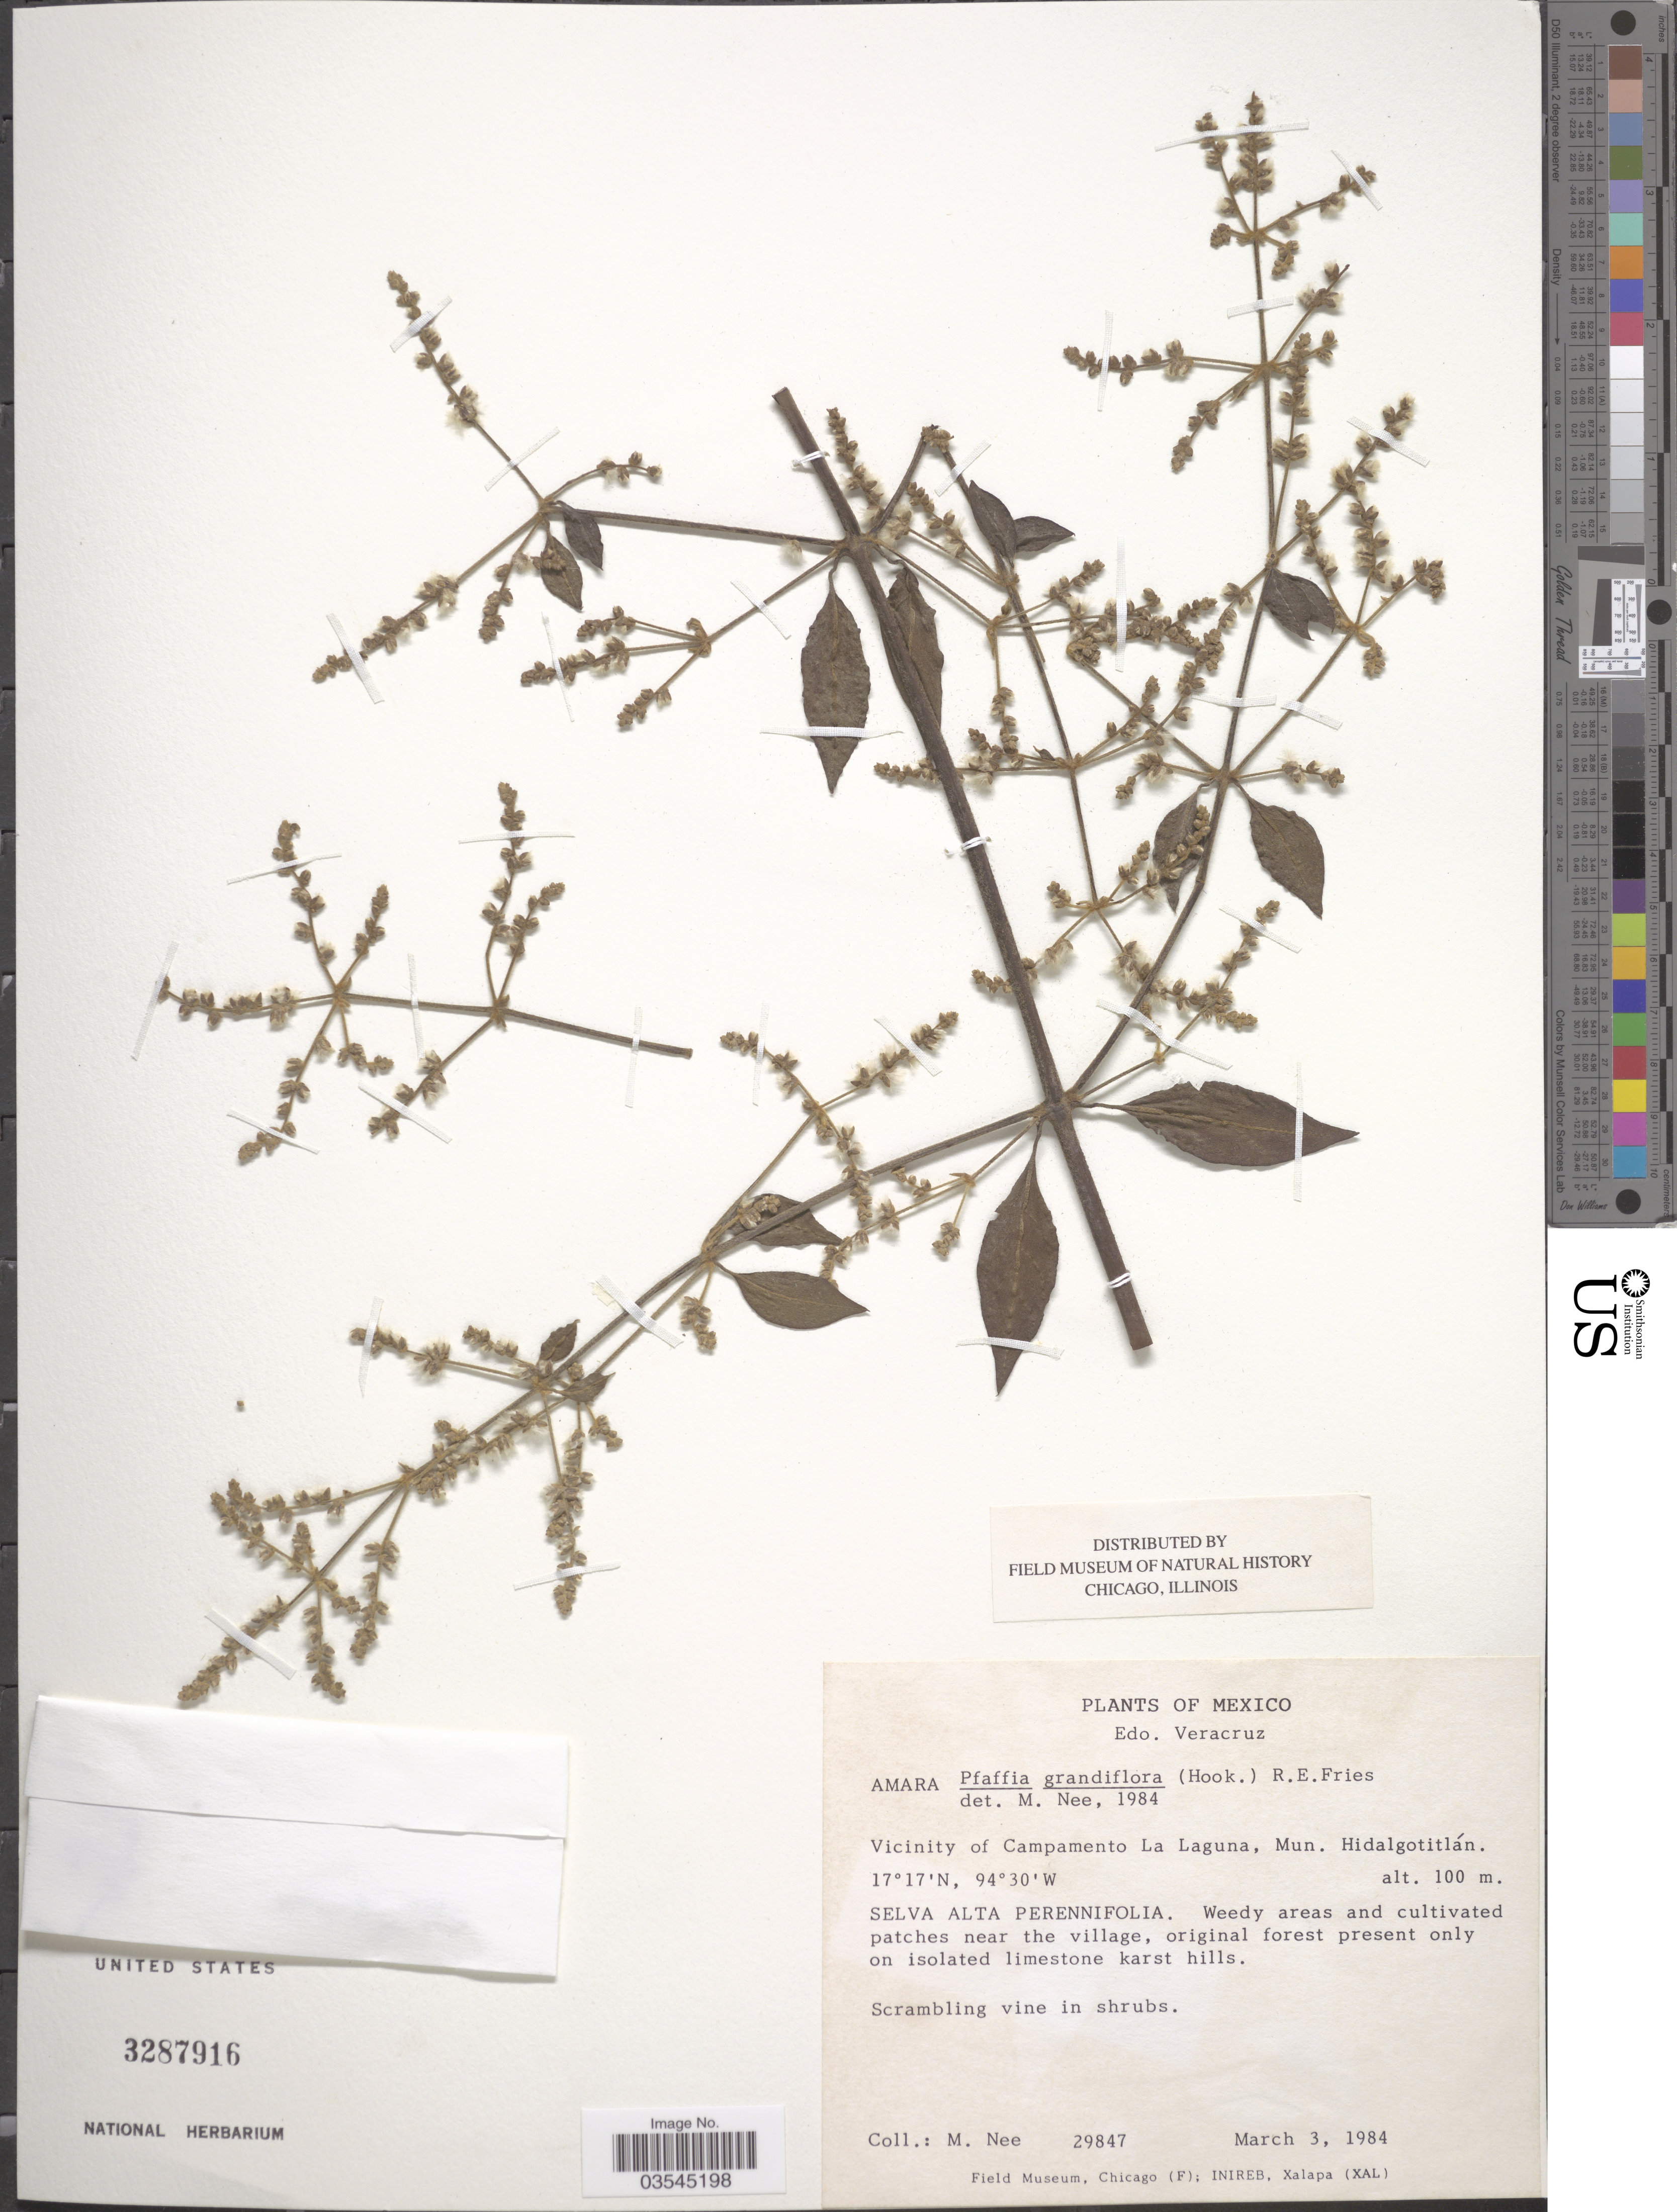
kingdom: Plantae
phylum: Tracheophyta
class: Magnoliopsida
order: Caryophyllales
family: Amaranthaceae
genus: Pfaffia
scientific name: Pfaffia grandiflora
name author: (Hook.) R.E. Fr.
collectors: M. Nee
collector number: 29847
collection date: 1984-03-03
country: Mexico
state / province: Veracruz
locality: Edo. Veracruz. Vicinity of Campamento La Laguna, Mun. Hidalgotitlán.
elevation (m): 100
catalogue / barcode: US 3287916